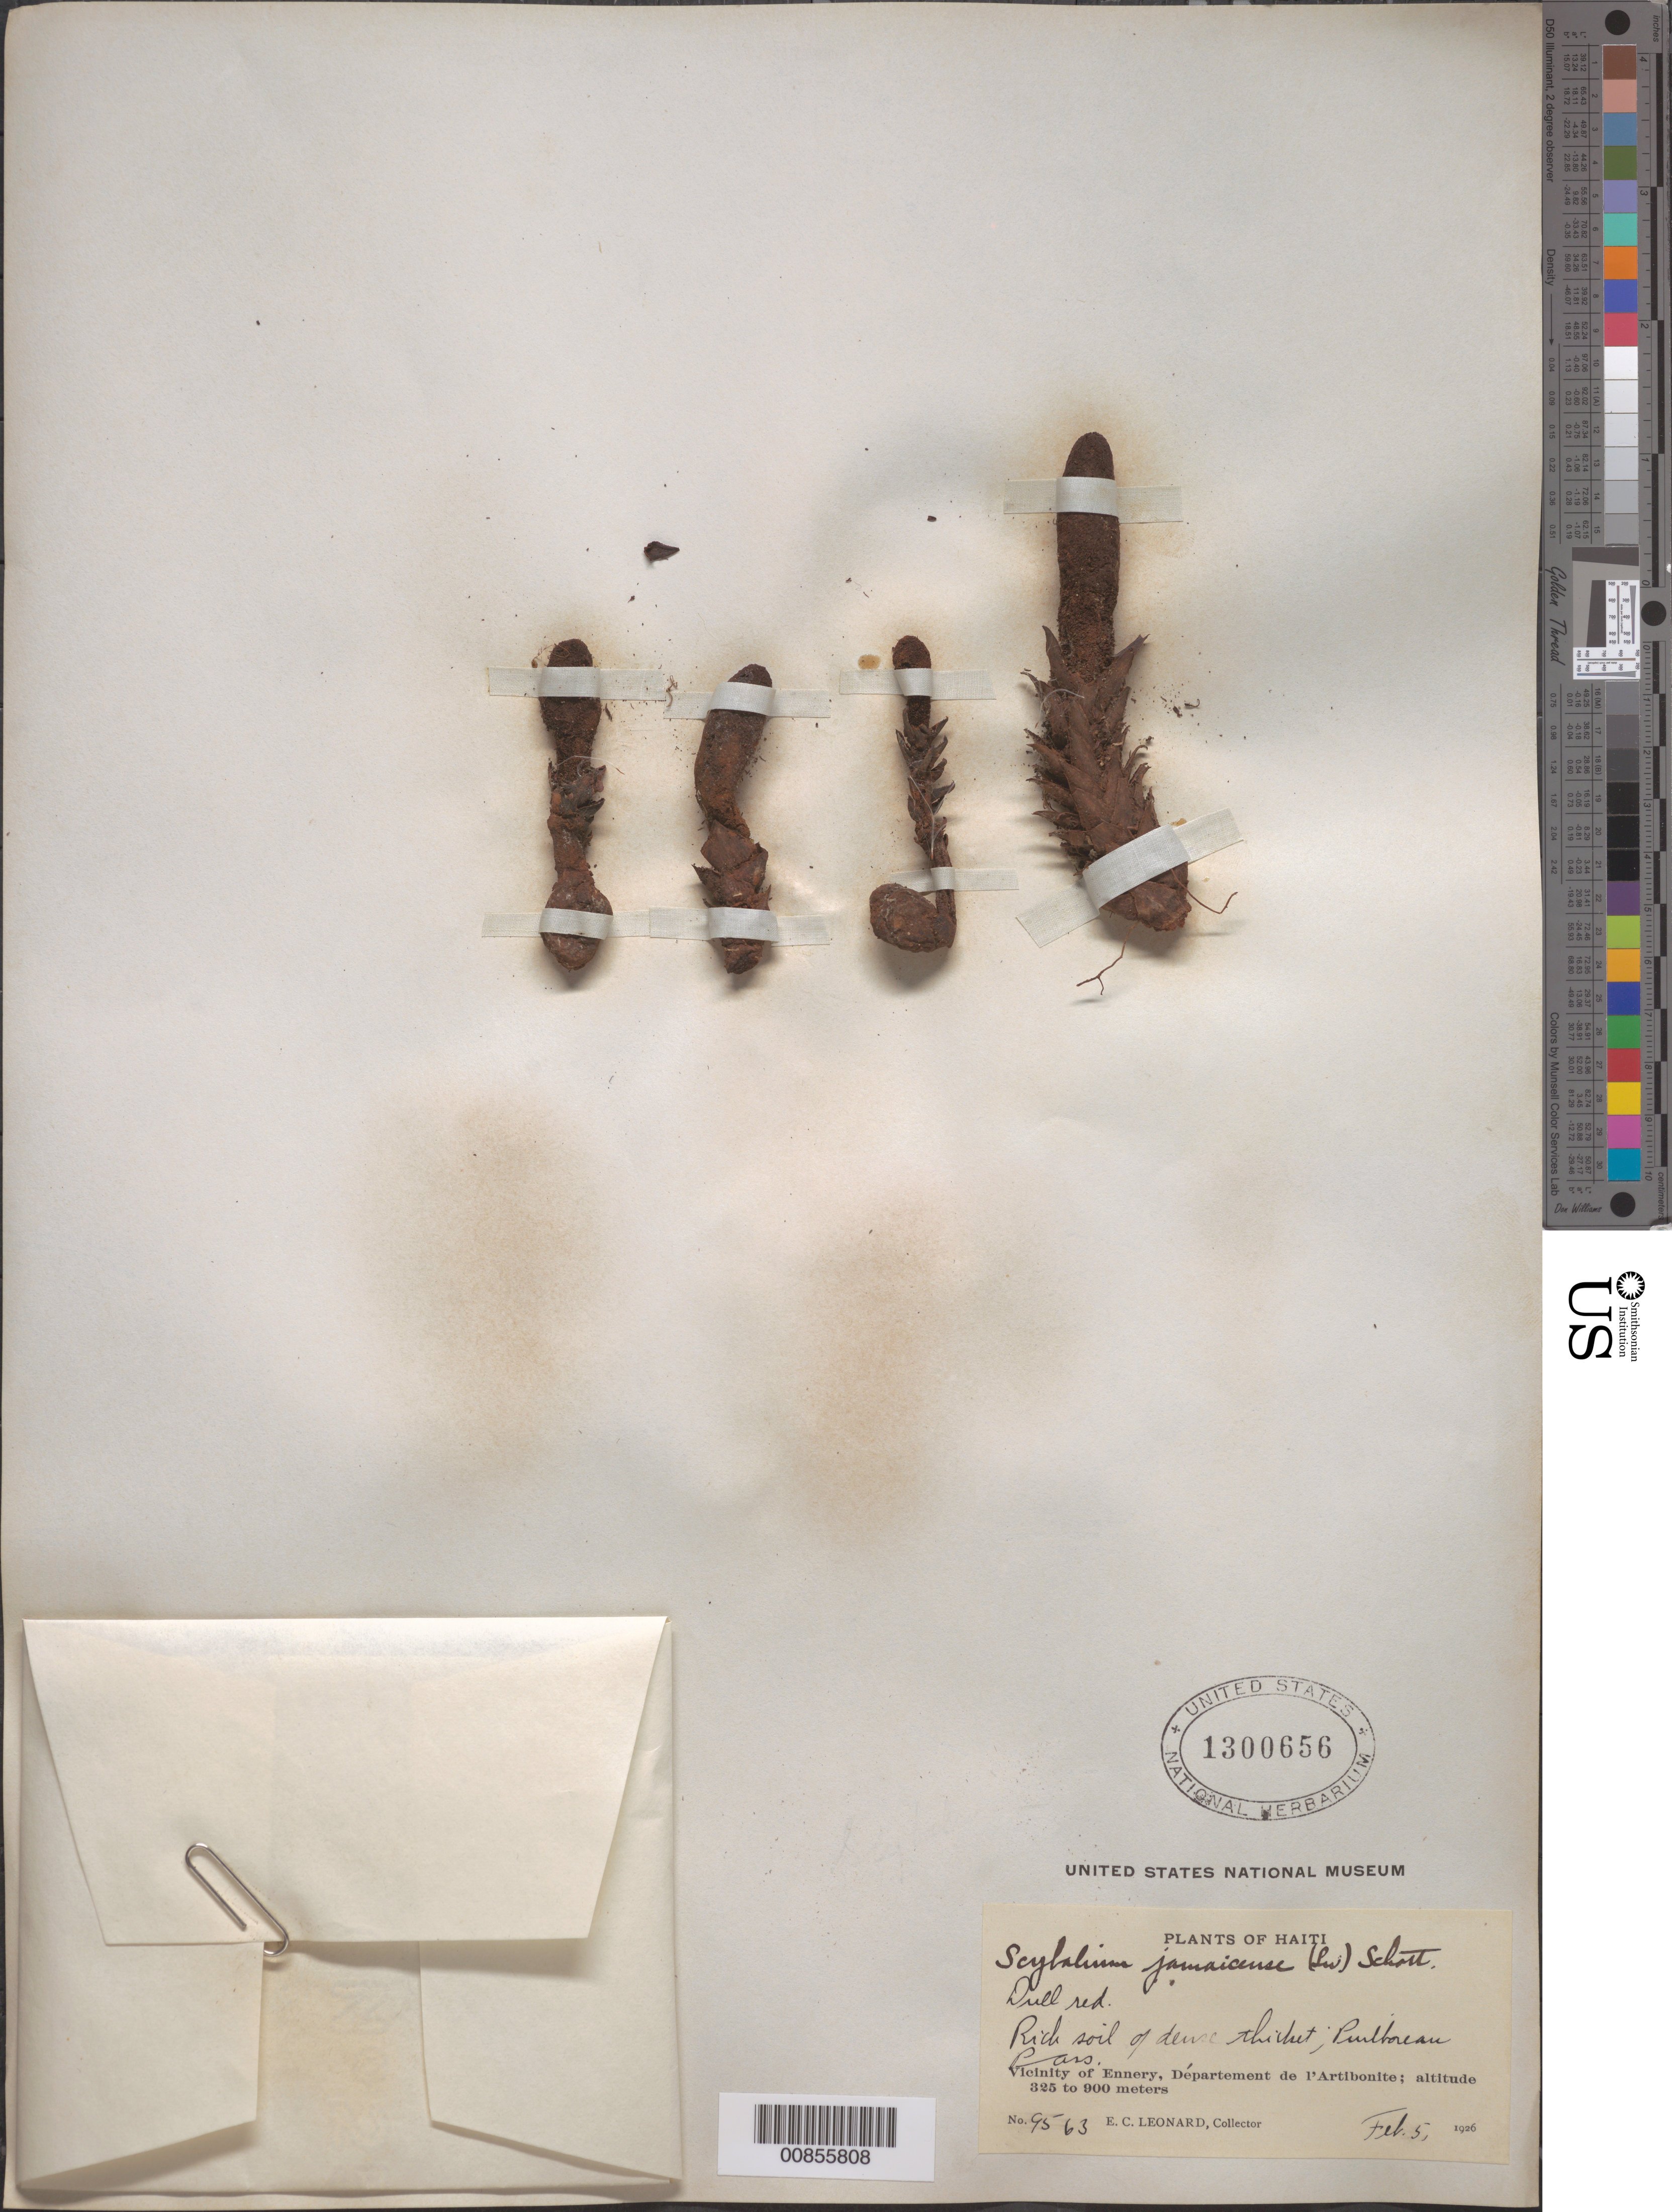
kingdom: Plantae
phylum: Tracheophyta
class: Magnoliopsida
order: Santalales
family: Balanophoraceae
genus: Scybalium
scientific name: Scybalium jamaicense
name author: (Sw.) Schott & Endl.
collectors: E. C. Leonard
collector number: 9563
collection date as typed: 05 Feb 1926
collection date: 1926-02-05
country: Haiti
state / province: Artibonite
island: Hispaniola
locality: Vicinity of Ennery; Puilboreau Pass.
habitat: Rich soil of dense thicket.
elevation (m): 325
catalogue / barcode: US 1300656